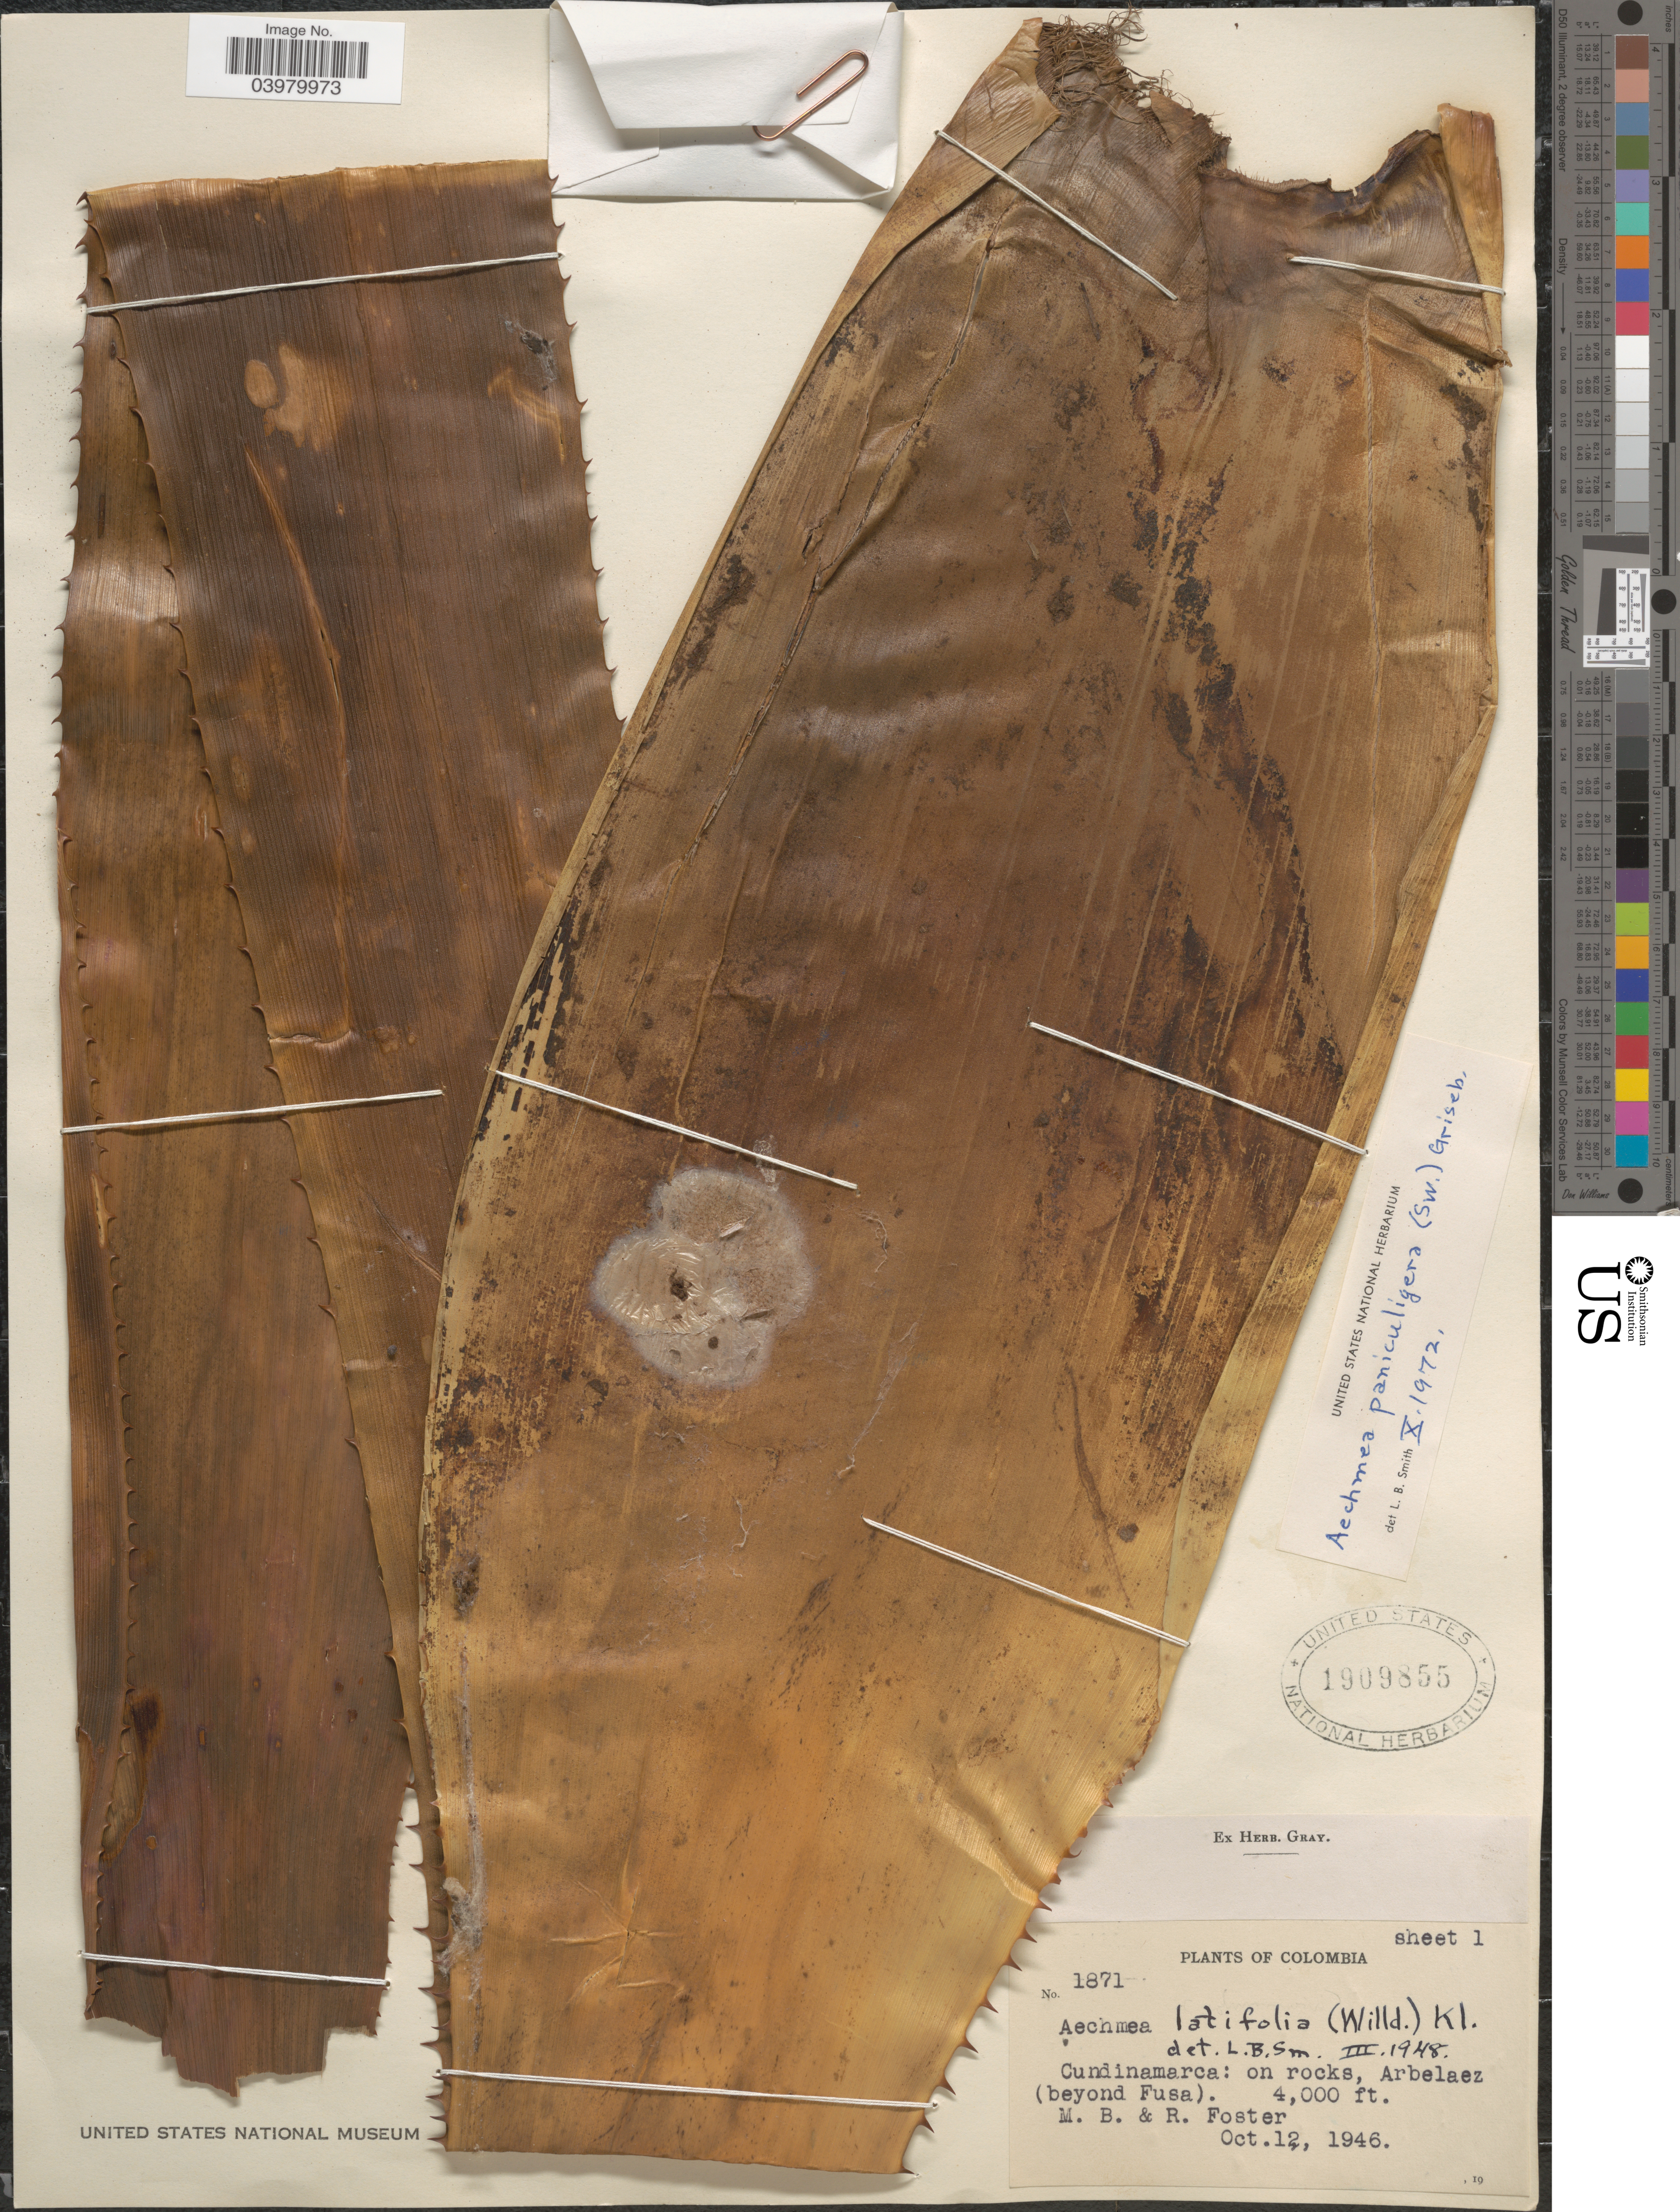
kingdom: Plantae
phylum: Tracheophyta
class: Liliopsida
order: Poales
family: Bromeliaceae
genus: Aechmea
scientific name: Aechmea paniculigera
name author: (Sw.) Griseb.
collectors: M. B. Foster & R. Foster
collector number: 1871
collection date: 1946-10-12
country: Colombia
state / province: Cundinamarca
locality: On rocks, Arbelaez (beyond Fusa).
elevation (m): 1219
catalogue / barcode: US 1909855